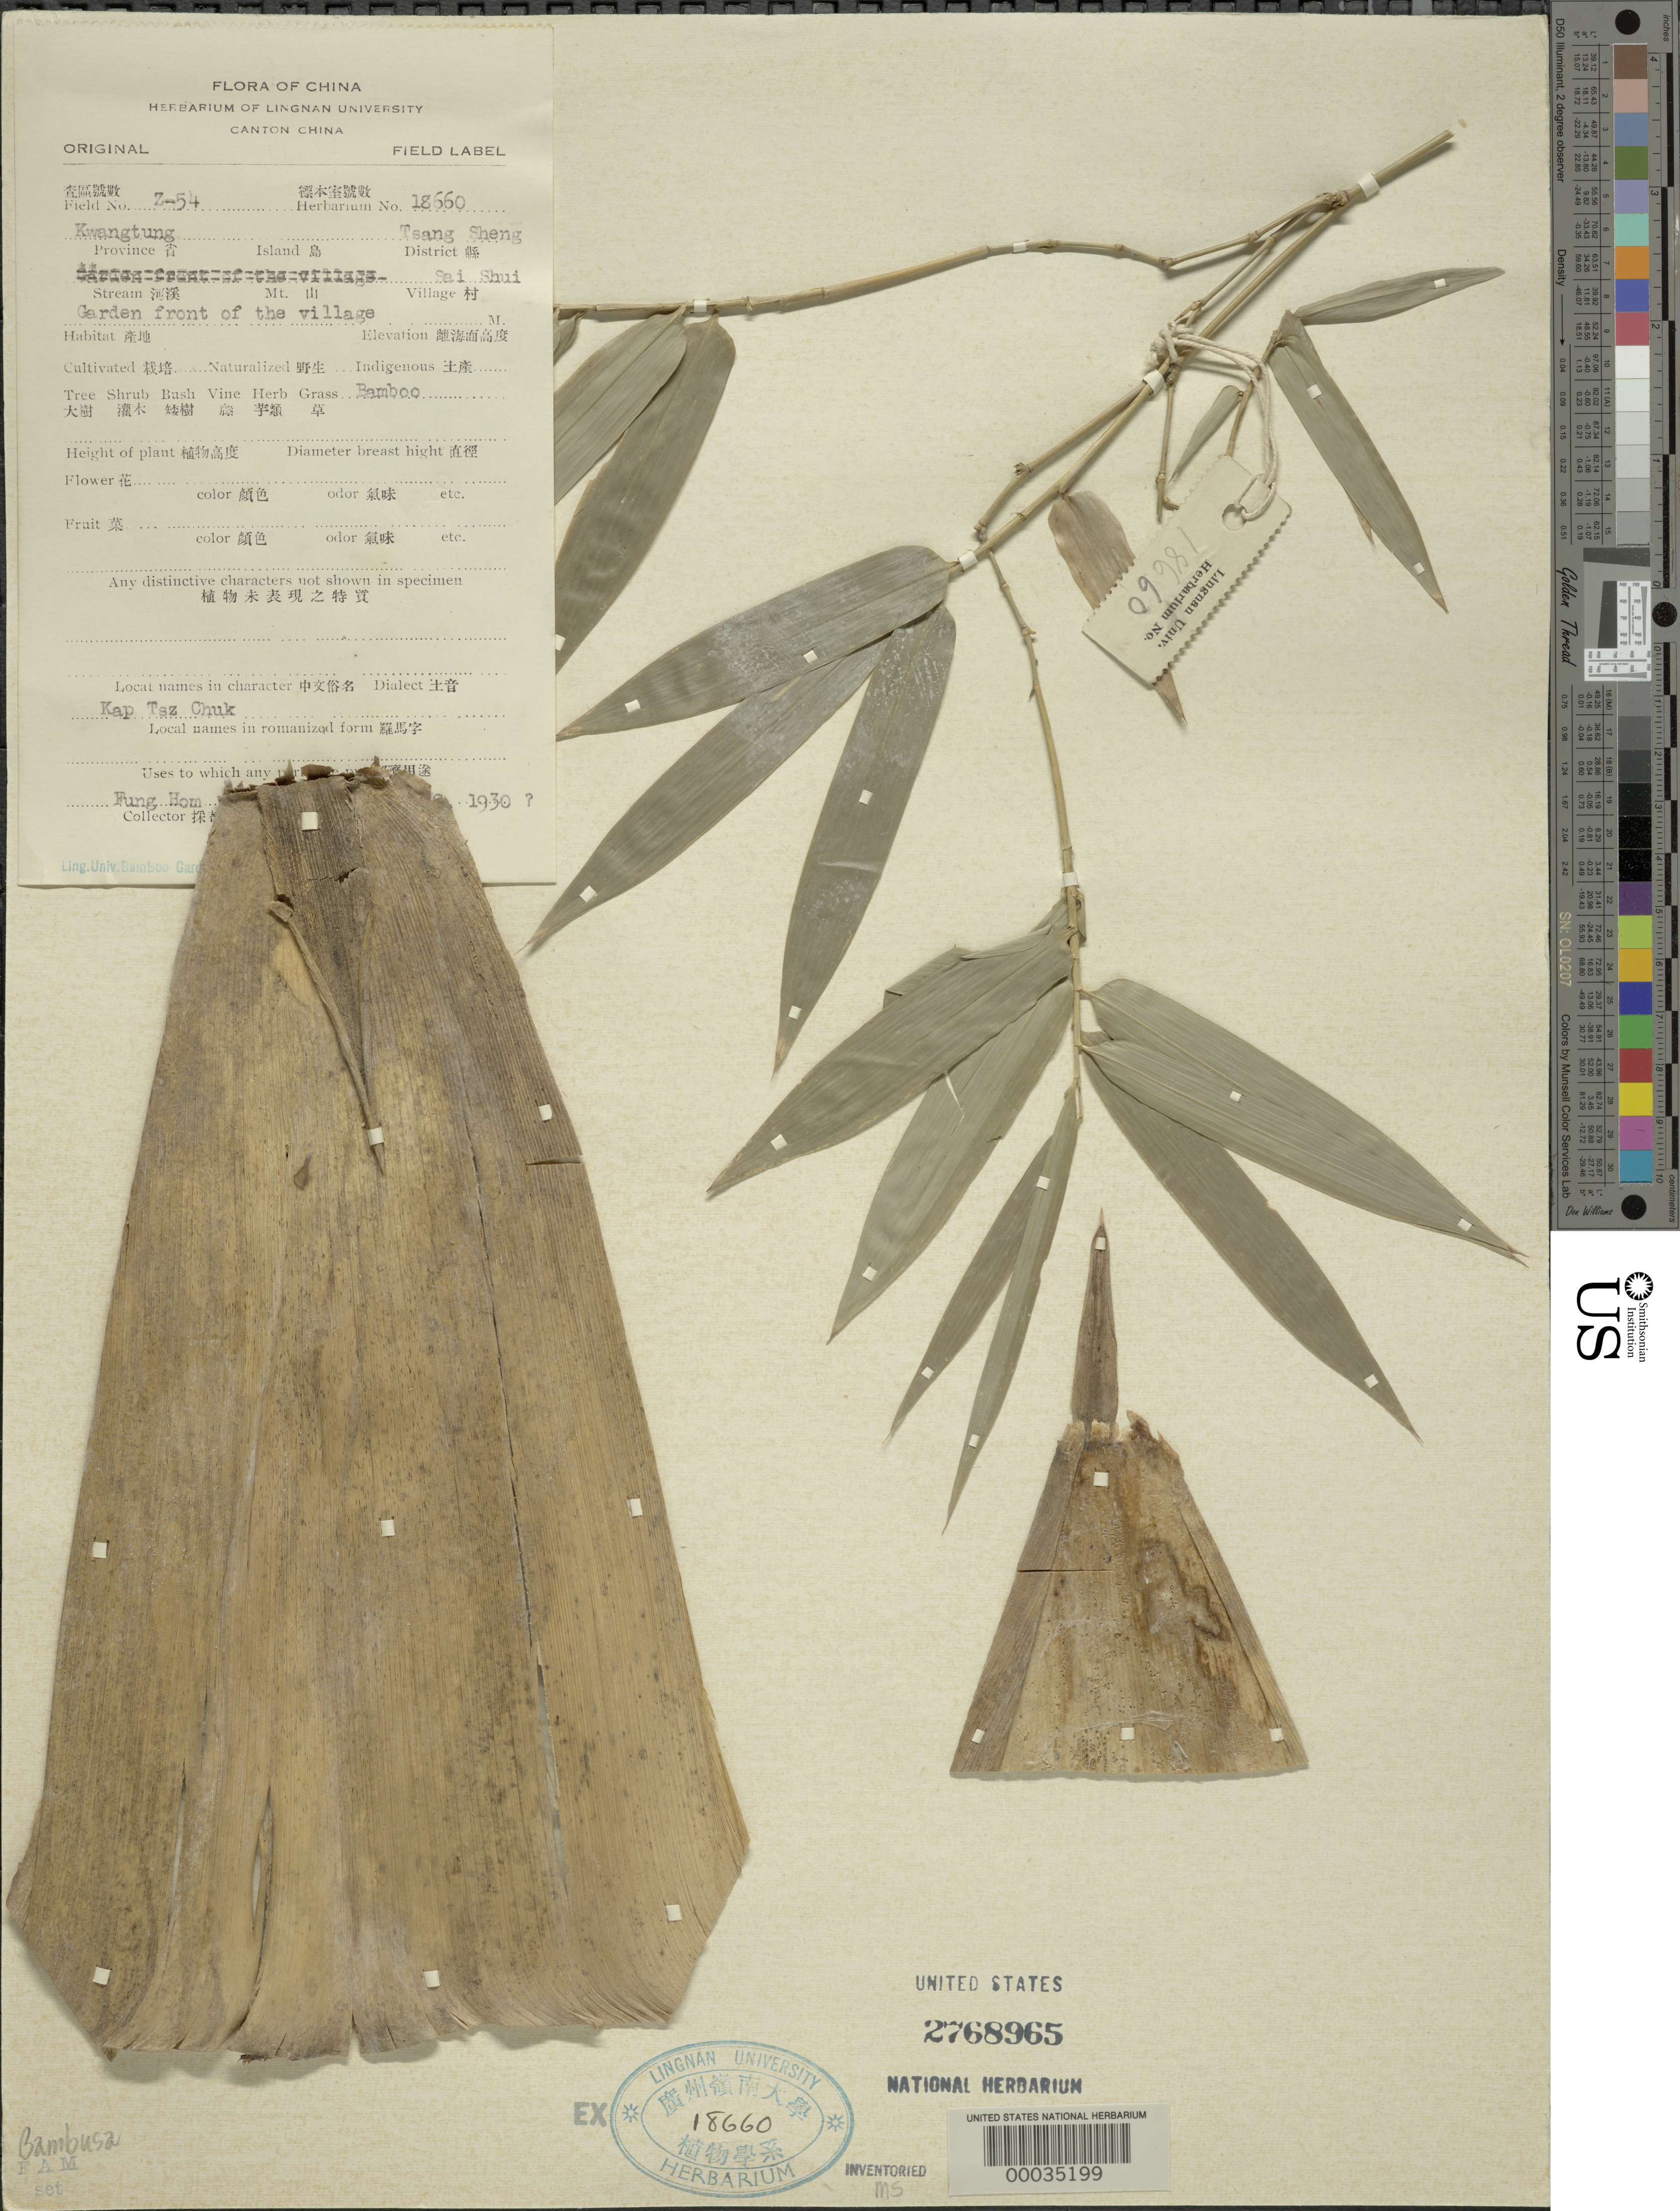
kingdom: Plantae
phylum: Tracheophyta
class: Liliopsida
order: Poales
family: Poaceae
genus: Bambusa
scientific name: Bambusa sp.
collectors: H. L. Fung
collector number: Z-54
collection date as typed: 09 Feb 1930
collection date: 1930-02-09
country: China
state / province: Guangdong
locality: Tsang sheng dist, sai shui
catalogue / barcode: US 2768965